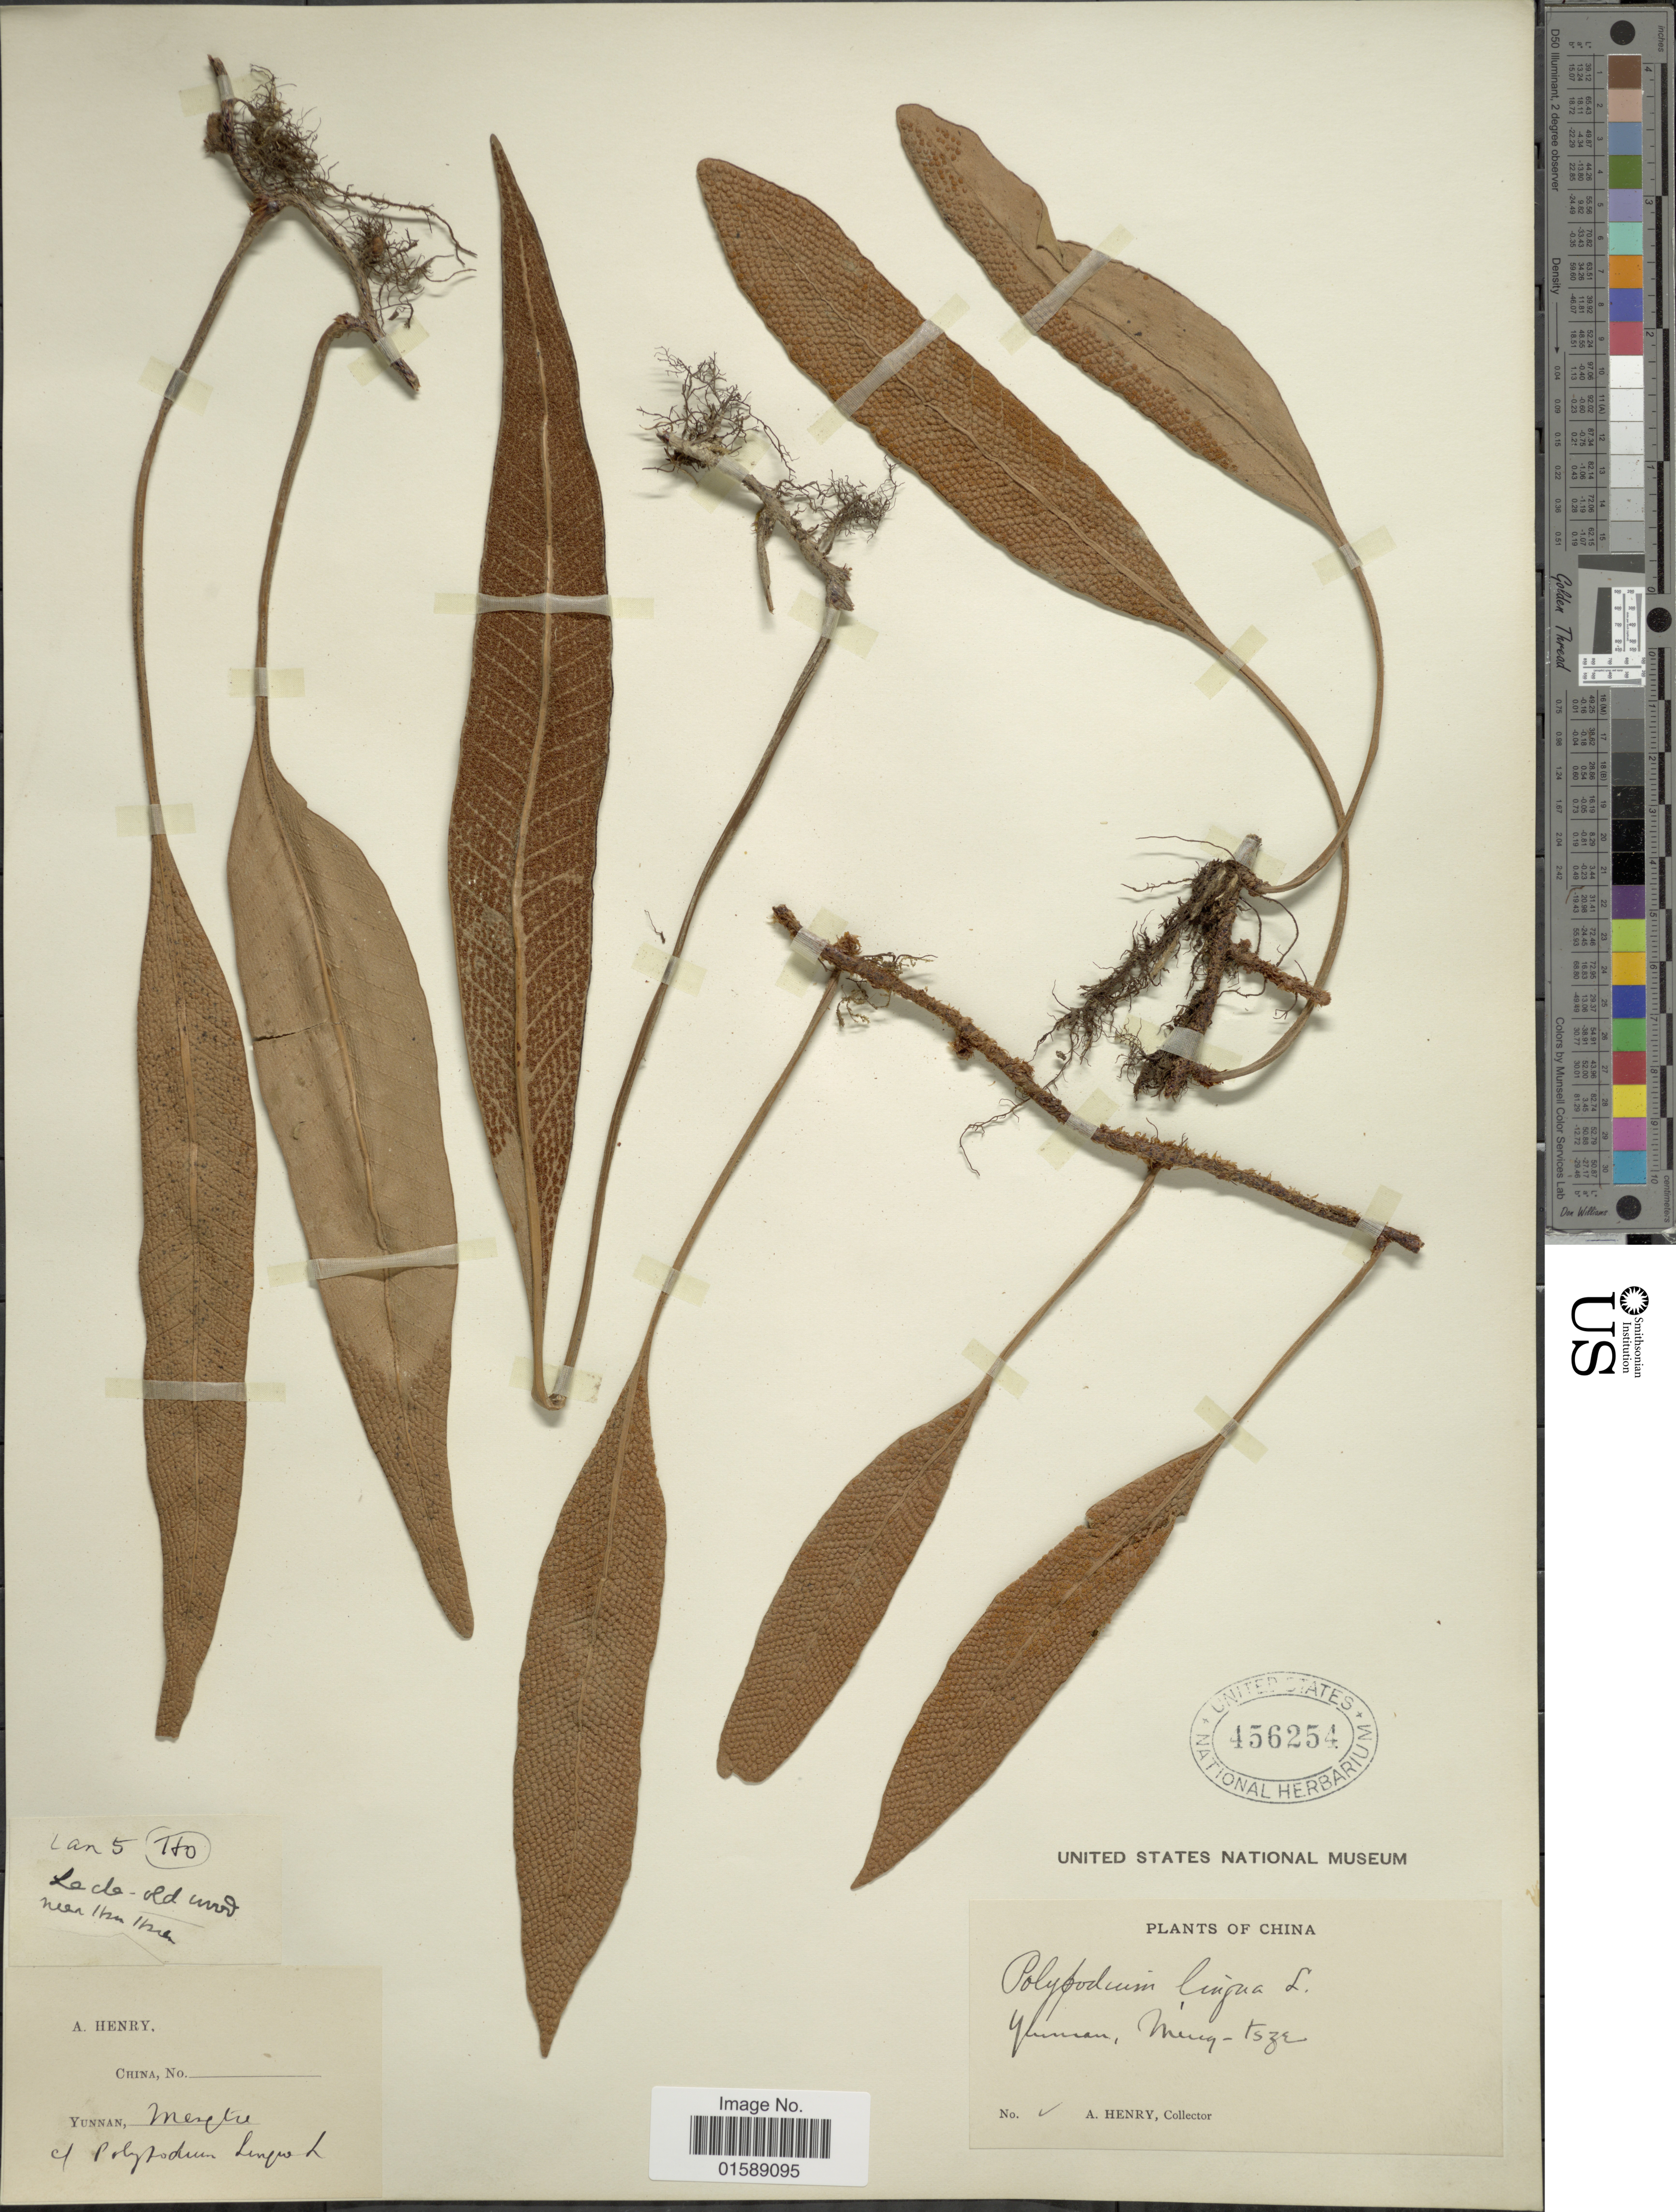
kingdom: Plantae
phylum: Tracheophyta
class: Polypodiopsida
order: Polypodiales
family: Polypodiaceae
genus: Pyrrosia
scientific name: Pyrrosia lingua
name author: (Thurb.) Farw.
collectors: A. Henry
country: China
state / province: Yunnan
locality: Meng-tsze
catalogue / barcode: US 456254